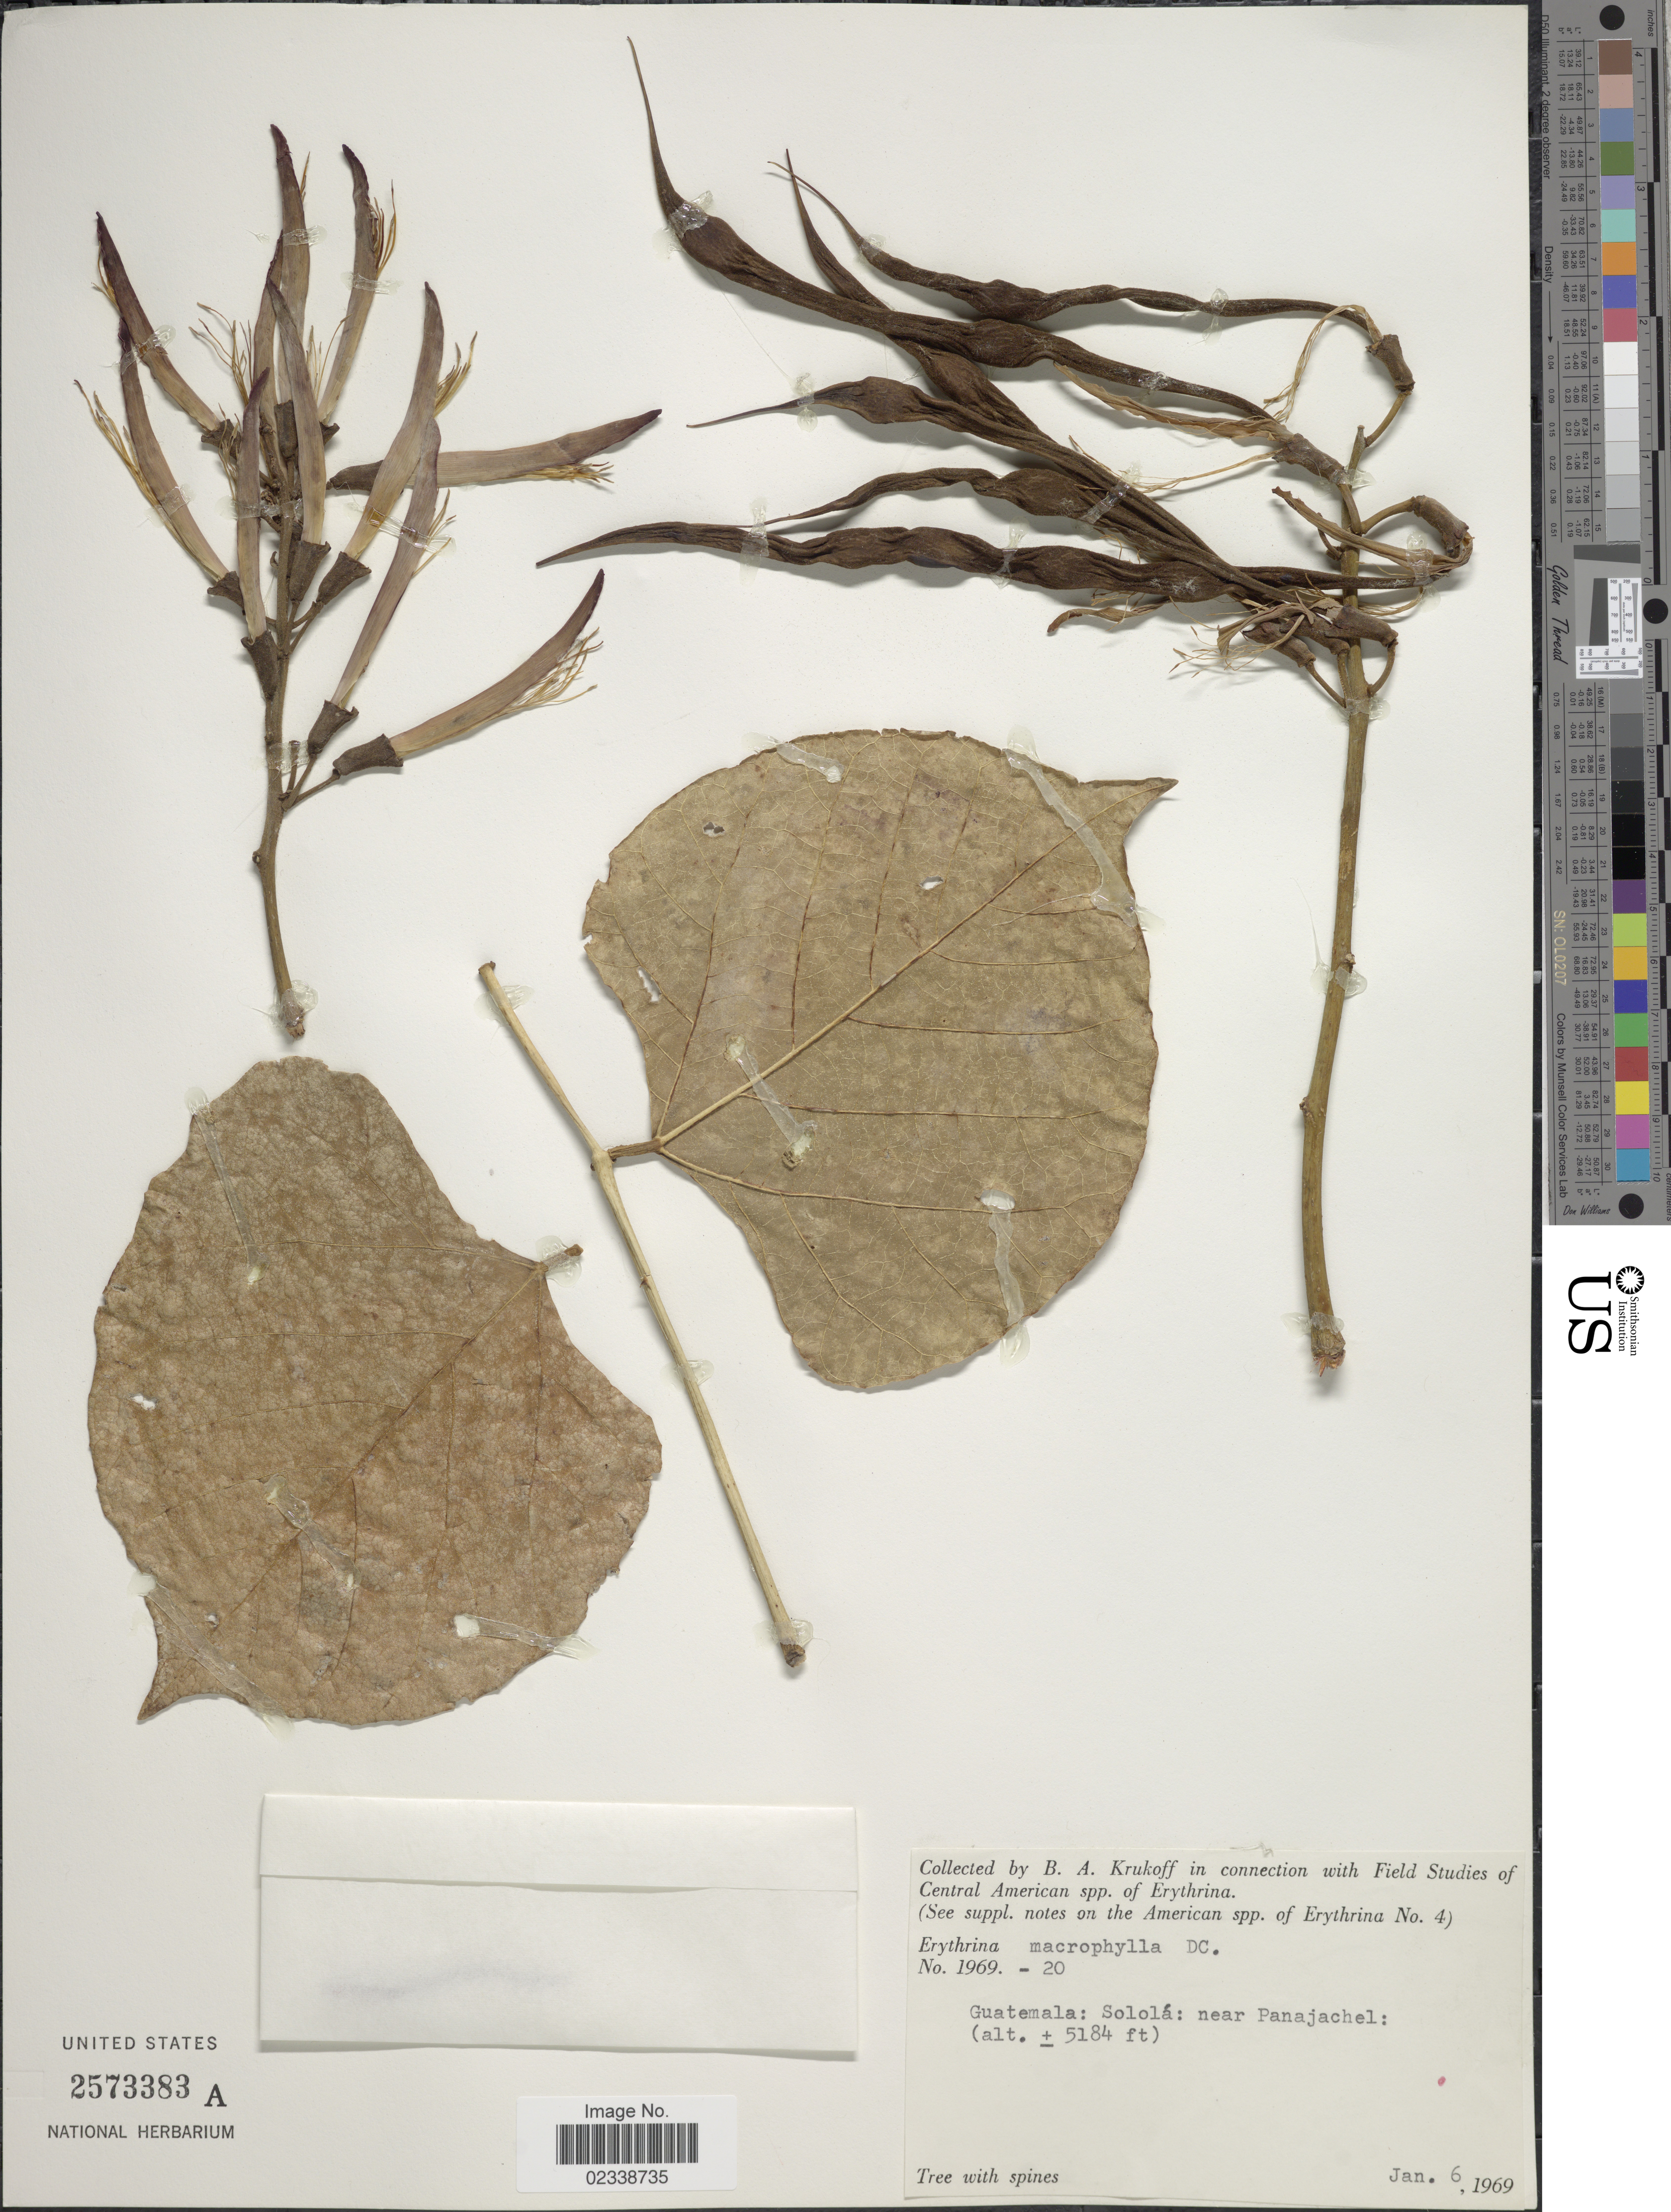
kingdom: Plantae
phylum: Tracheophyta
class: Magnoliopsida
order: Fabales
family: Fabaceae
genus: Erythrina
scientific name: Erythrina macrophylla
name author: DC.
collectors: B. A. Krukoff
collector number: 1969-20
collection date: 1969-01-06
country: Guatemala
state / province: Sololá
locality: Near Panajachel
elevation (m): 1580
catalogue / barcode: US 2573383A